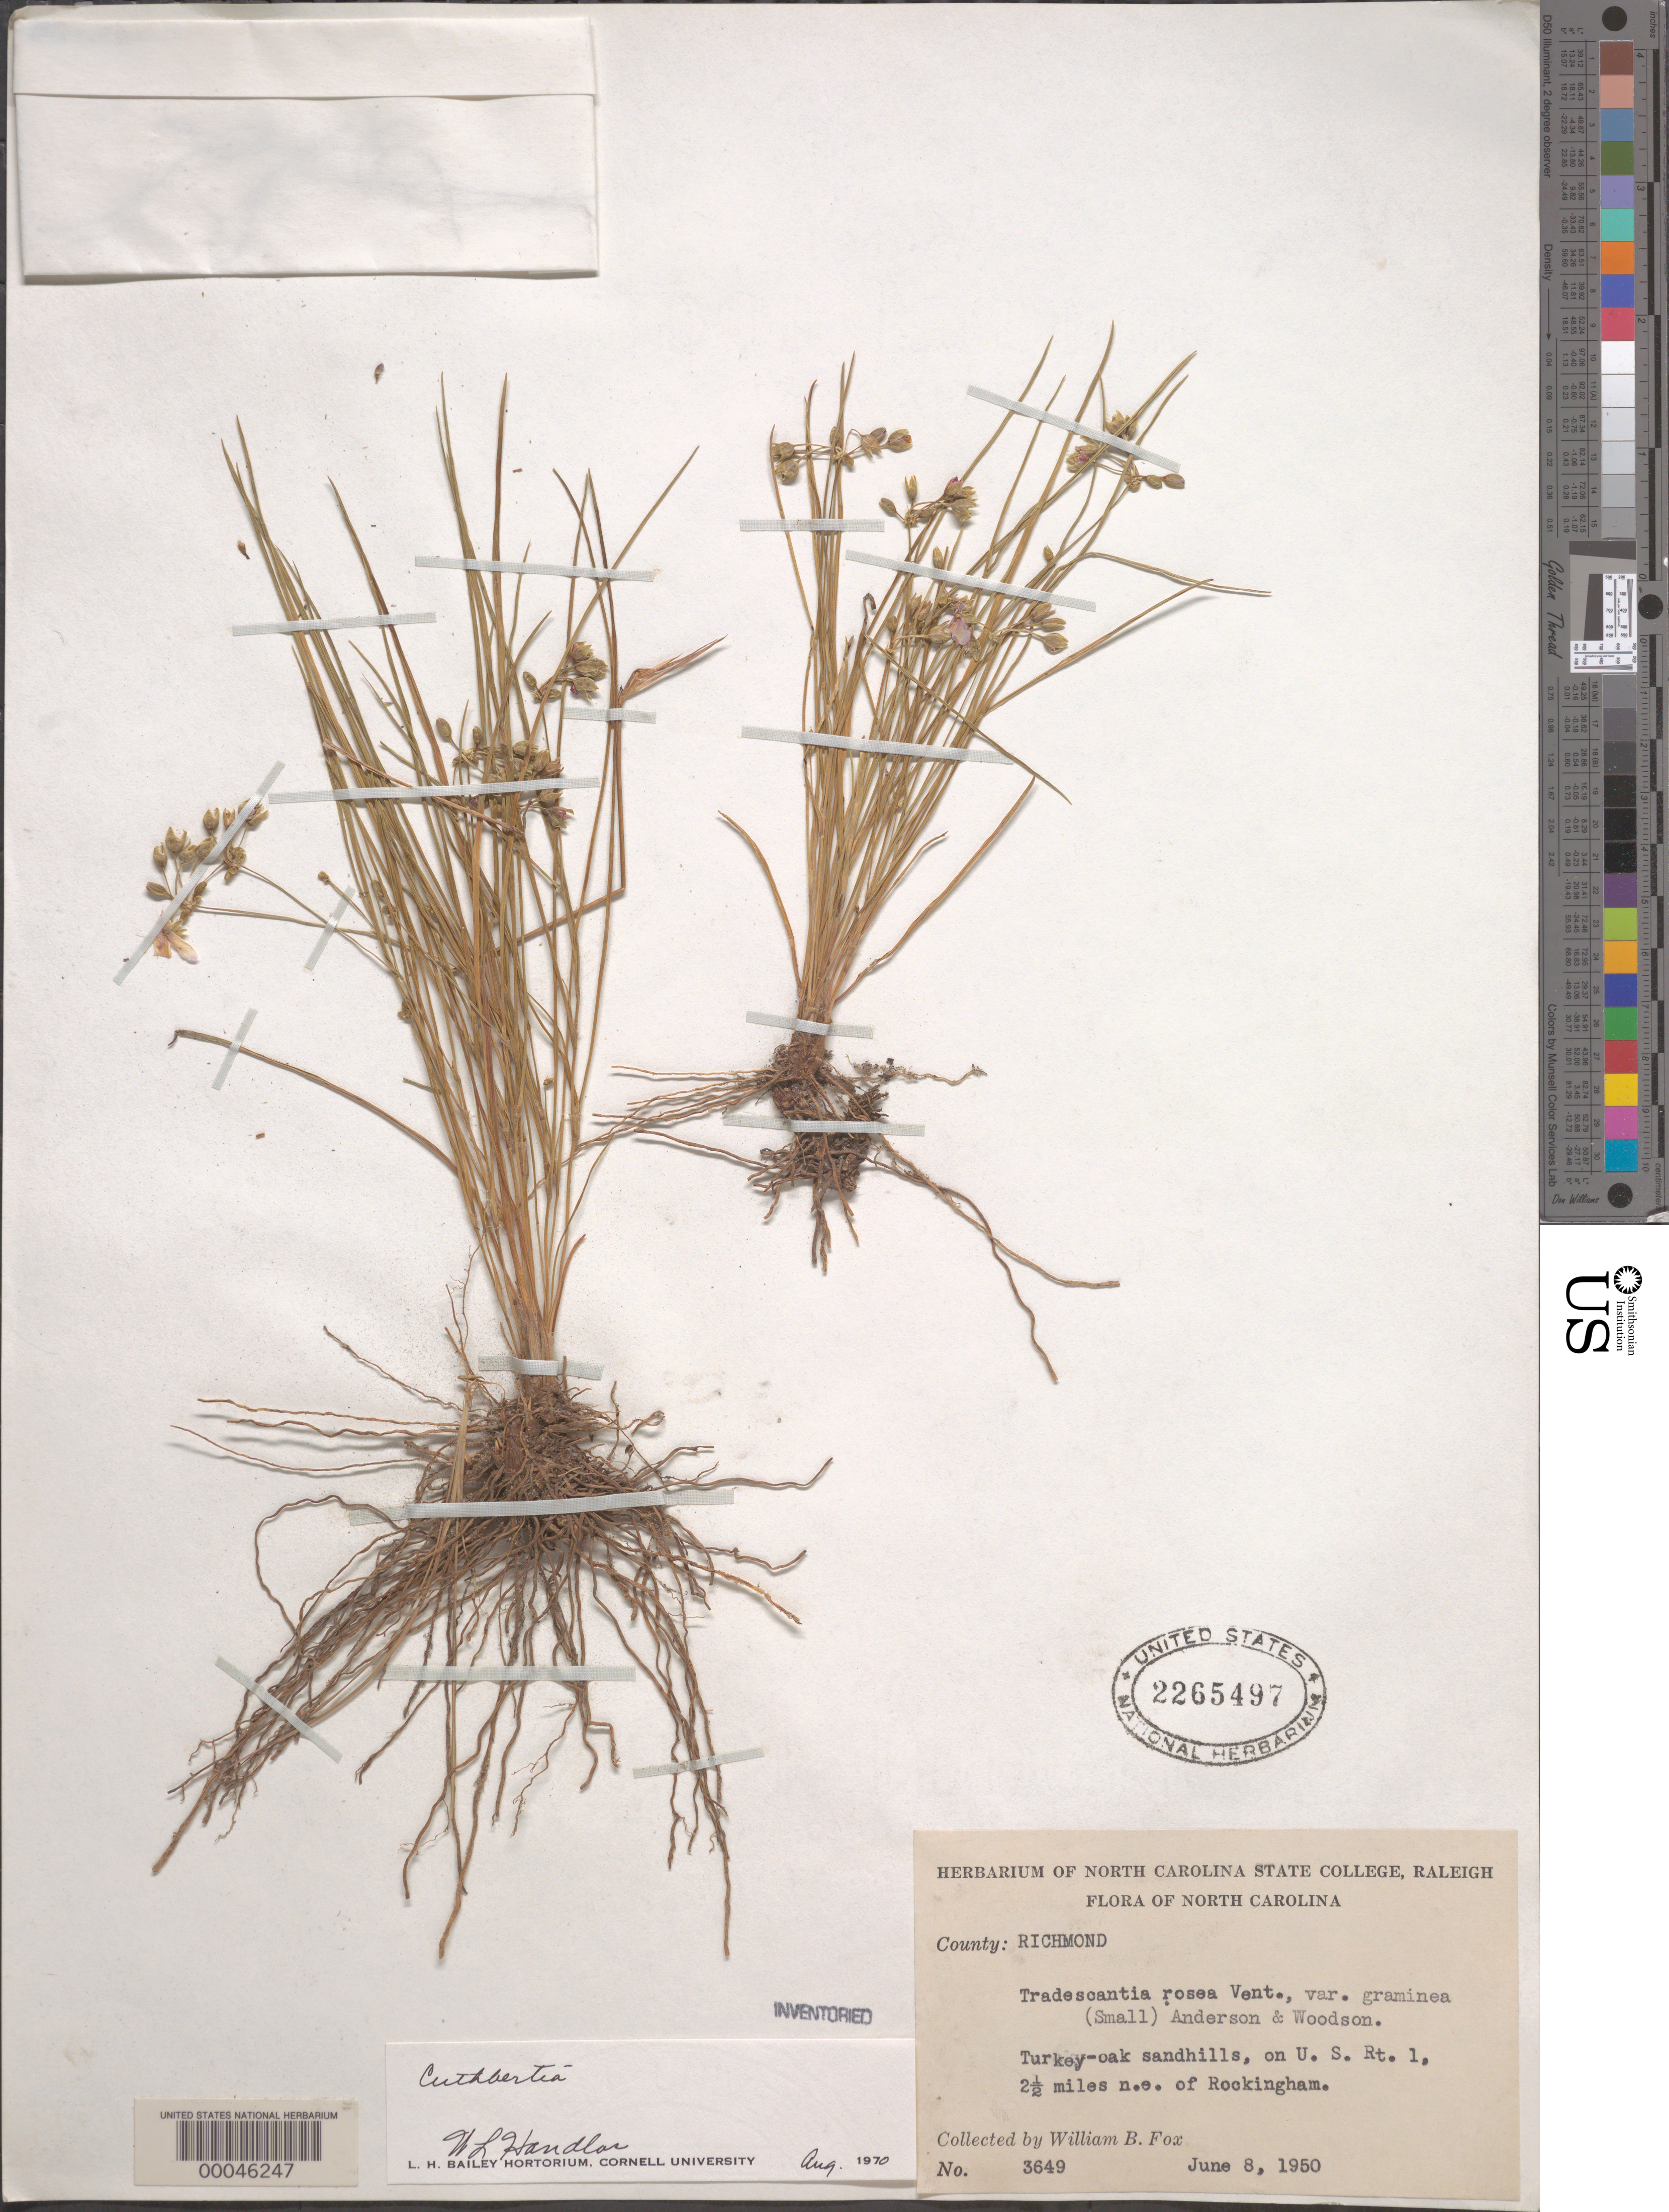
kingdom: Plantae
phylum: Tracheophyta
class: Liliopsida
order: Commelinales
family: Commelinaceae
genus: Cuthbertia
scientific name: Cuthbertia graminea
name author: Small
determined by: Strong, Mark T., (BOT), Smithsonian Institution - National Museum of Natural History (UNITED STATES)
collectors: W. B. Fox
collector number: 3649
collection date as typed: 08 Jun 1950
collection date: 1950-06-08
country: United States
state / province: North Carolina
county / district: Richmond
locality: Ne of rockingham, u.s. rt. 1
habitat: Turkey-oak sandhills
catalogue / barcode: US 2265497